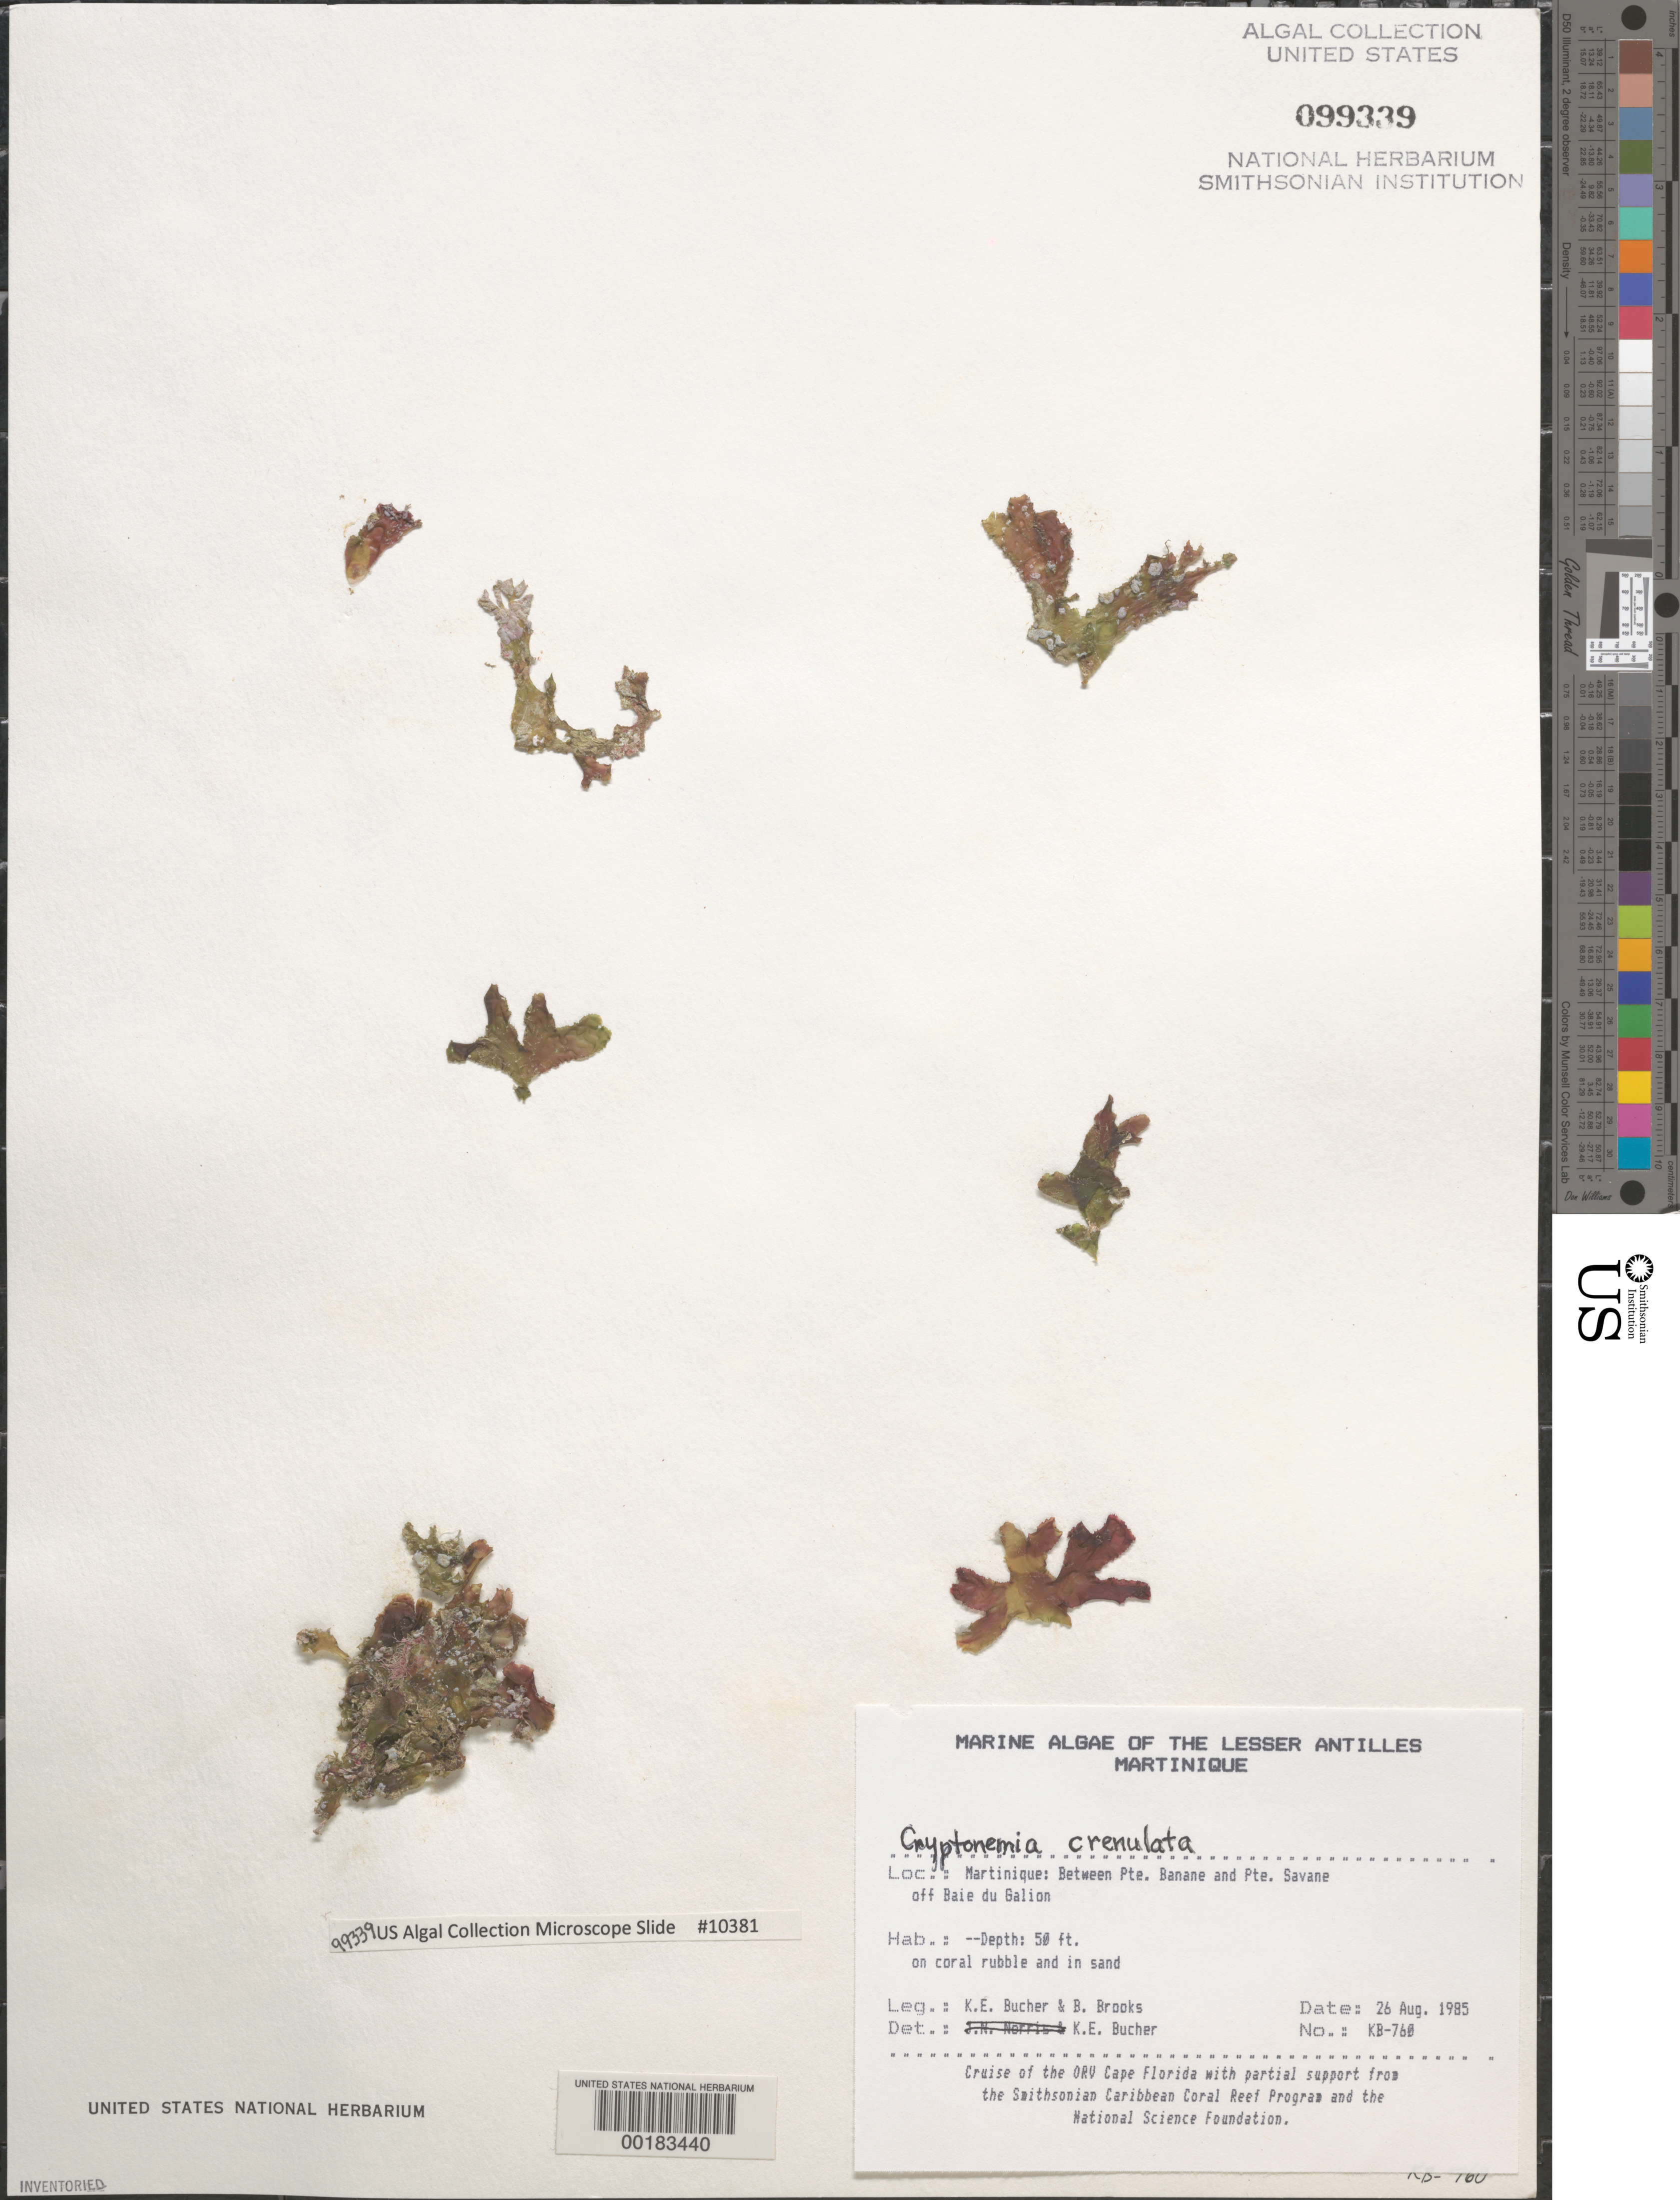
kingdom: Plantae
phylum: Rhodophyta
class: Florideophyceae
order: Halymeniales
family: Halymeniaceae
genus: Cryptonemia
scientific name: Cryptonemia crenulata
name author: (J. Agardh) J. Agardh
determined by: Bucher, Katina E.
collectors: K. E. Bucher & B. Brooks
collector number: KB-760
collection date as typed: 26 Aug 1985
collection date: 1985-08-26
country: Martinique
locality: Between Pointe Banane and Pointe Savane, off Baie du Galion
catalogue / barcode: US 99339